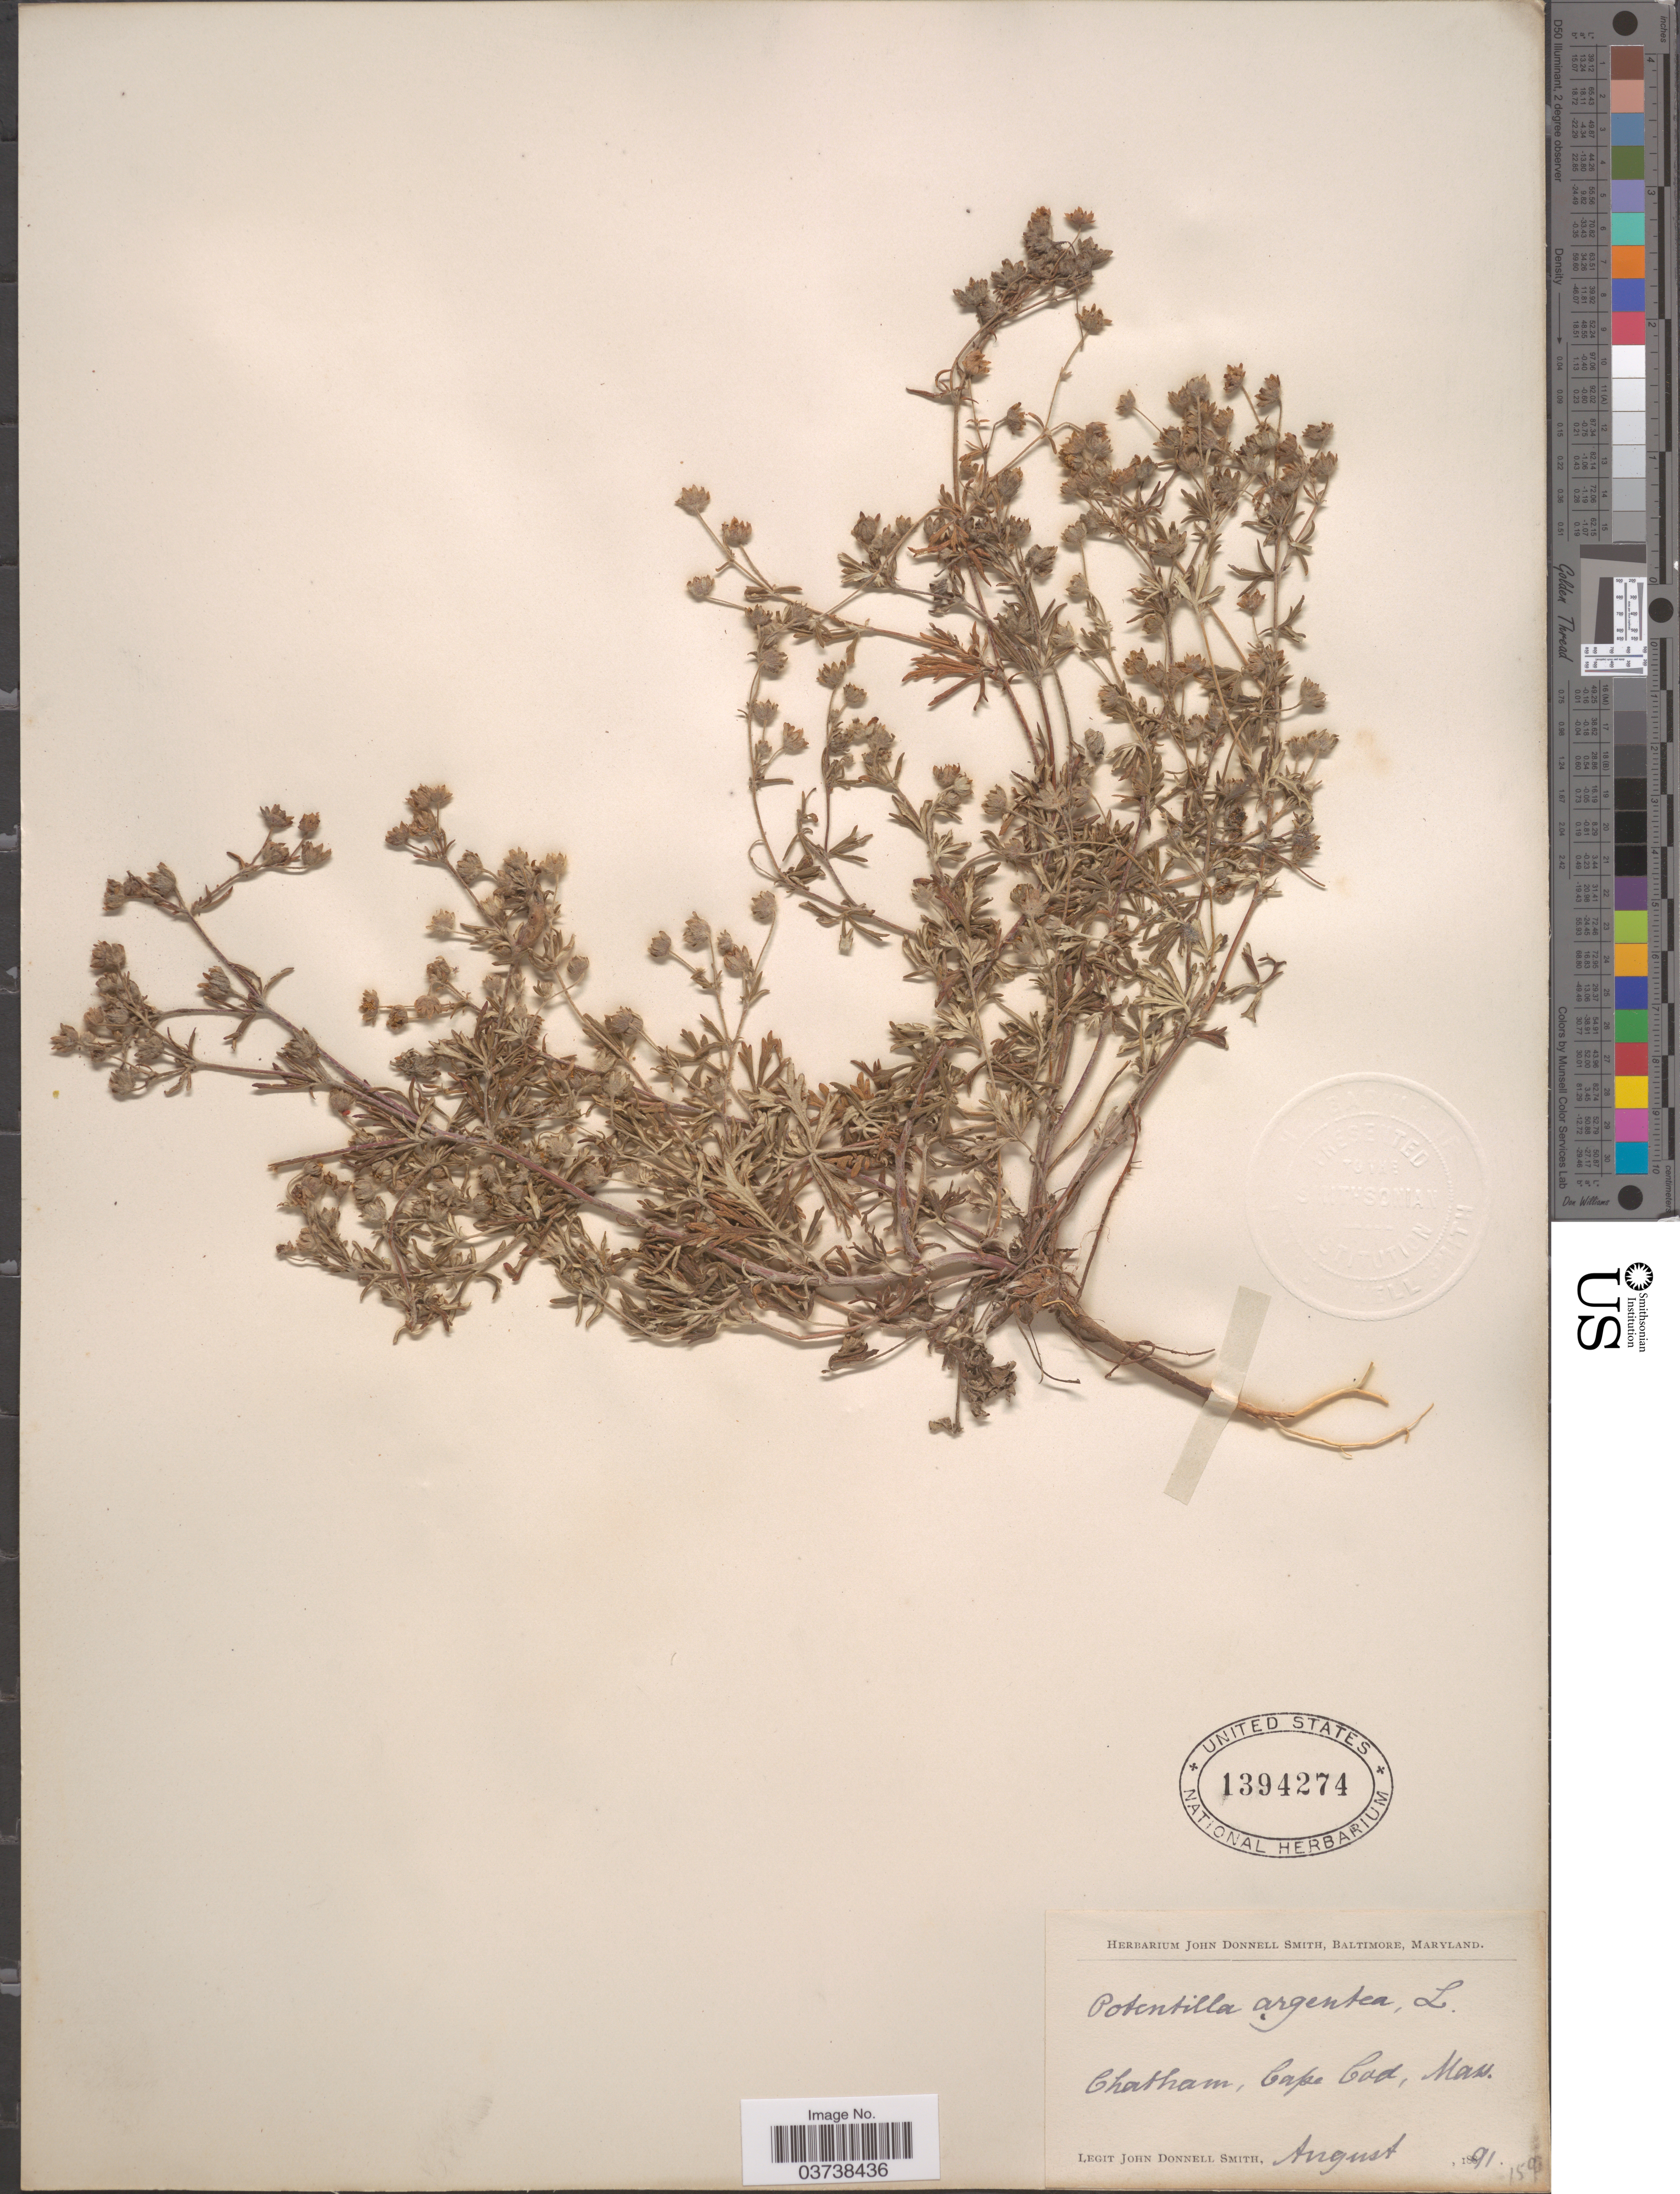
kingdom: Plantae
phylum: Tracheophyta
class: Magnoliopsida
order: Rosales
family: Rosaceae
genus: Potentilla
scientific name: Potentilla argentea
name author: L.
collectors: J. Donnell Smith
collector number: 1595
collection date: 1891-08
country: United States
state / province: Massachusetts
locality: chatham, Cape Cod.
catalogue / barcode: US 1394274